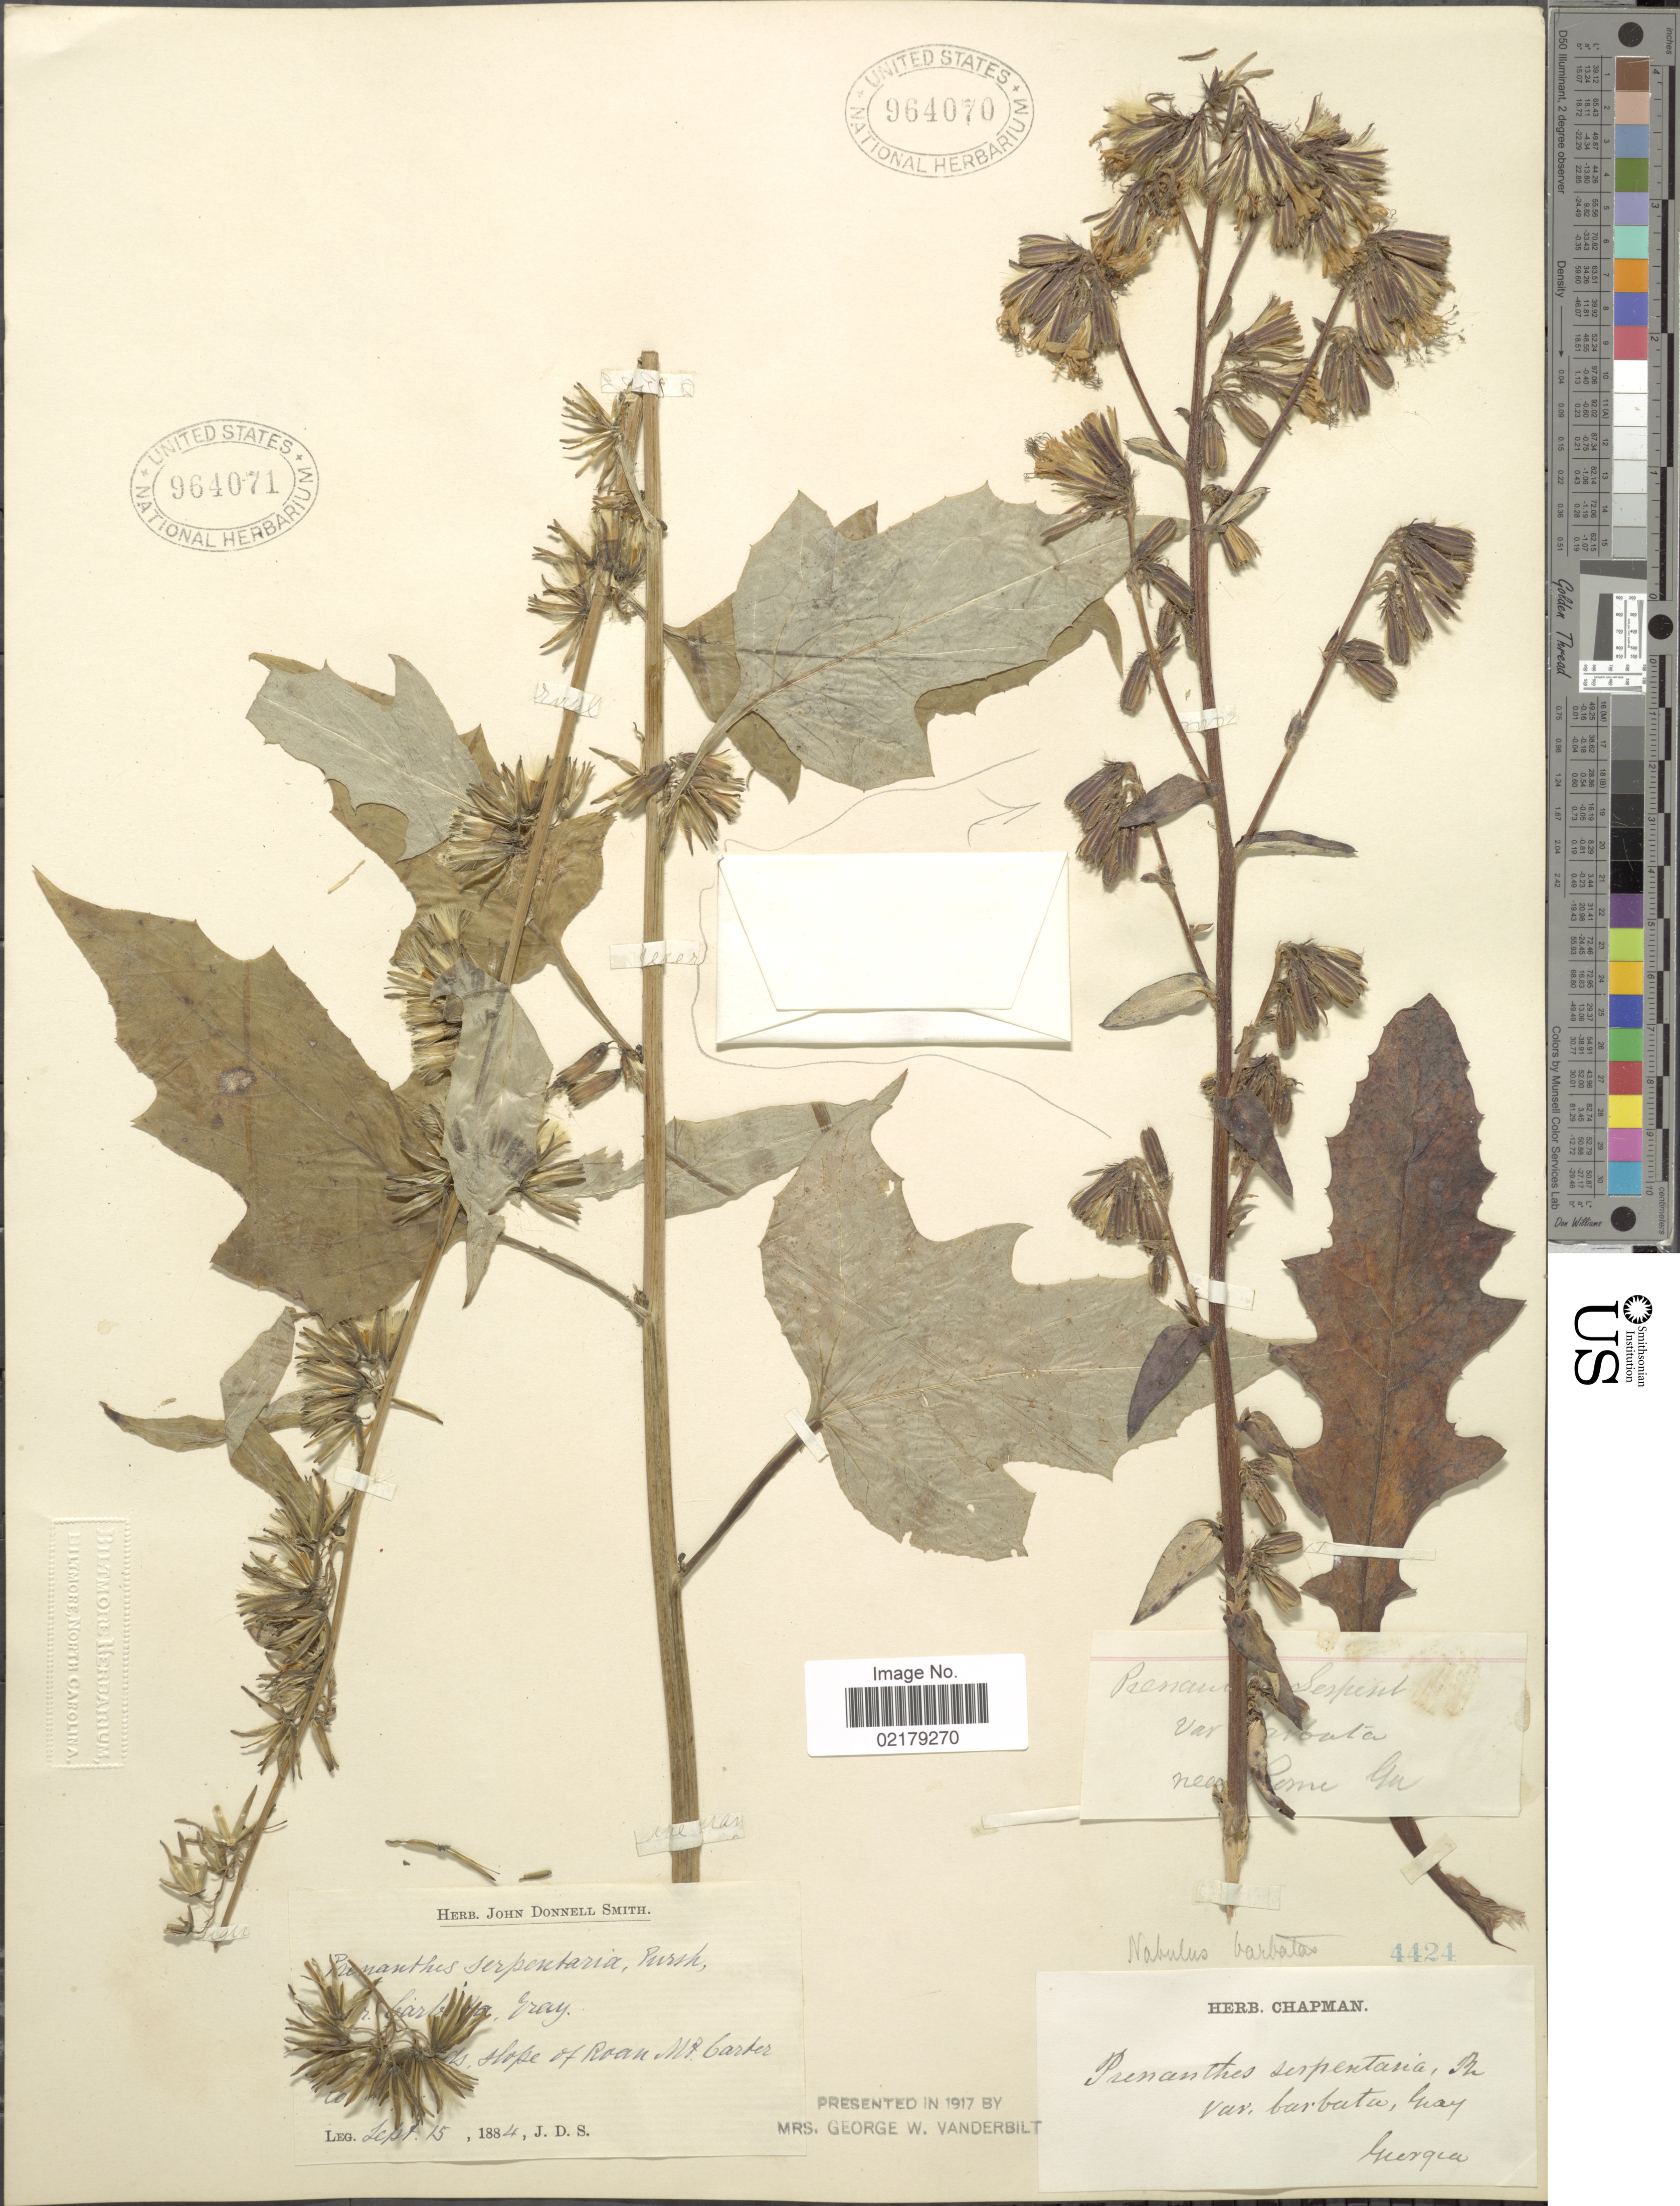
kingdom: Plantae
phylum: Tracheophyta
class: Magnoliopsida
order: Asterales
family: Asteraceae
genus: Nabalus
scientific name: Nabalus serpentarius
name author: (Pursh) Hook.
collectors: ex herb. Chapman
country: United States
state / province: Georgia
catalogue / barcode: US 964070-2